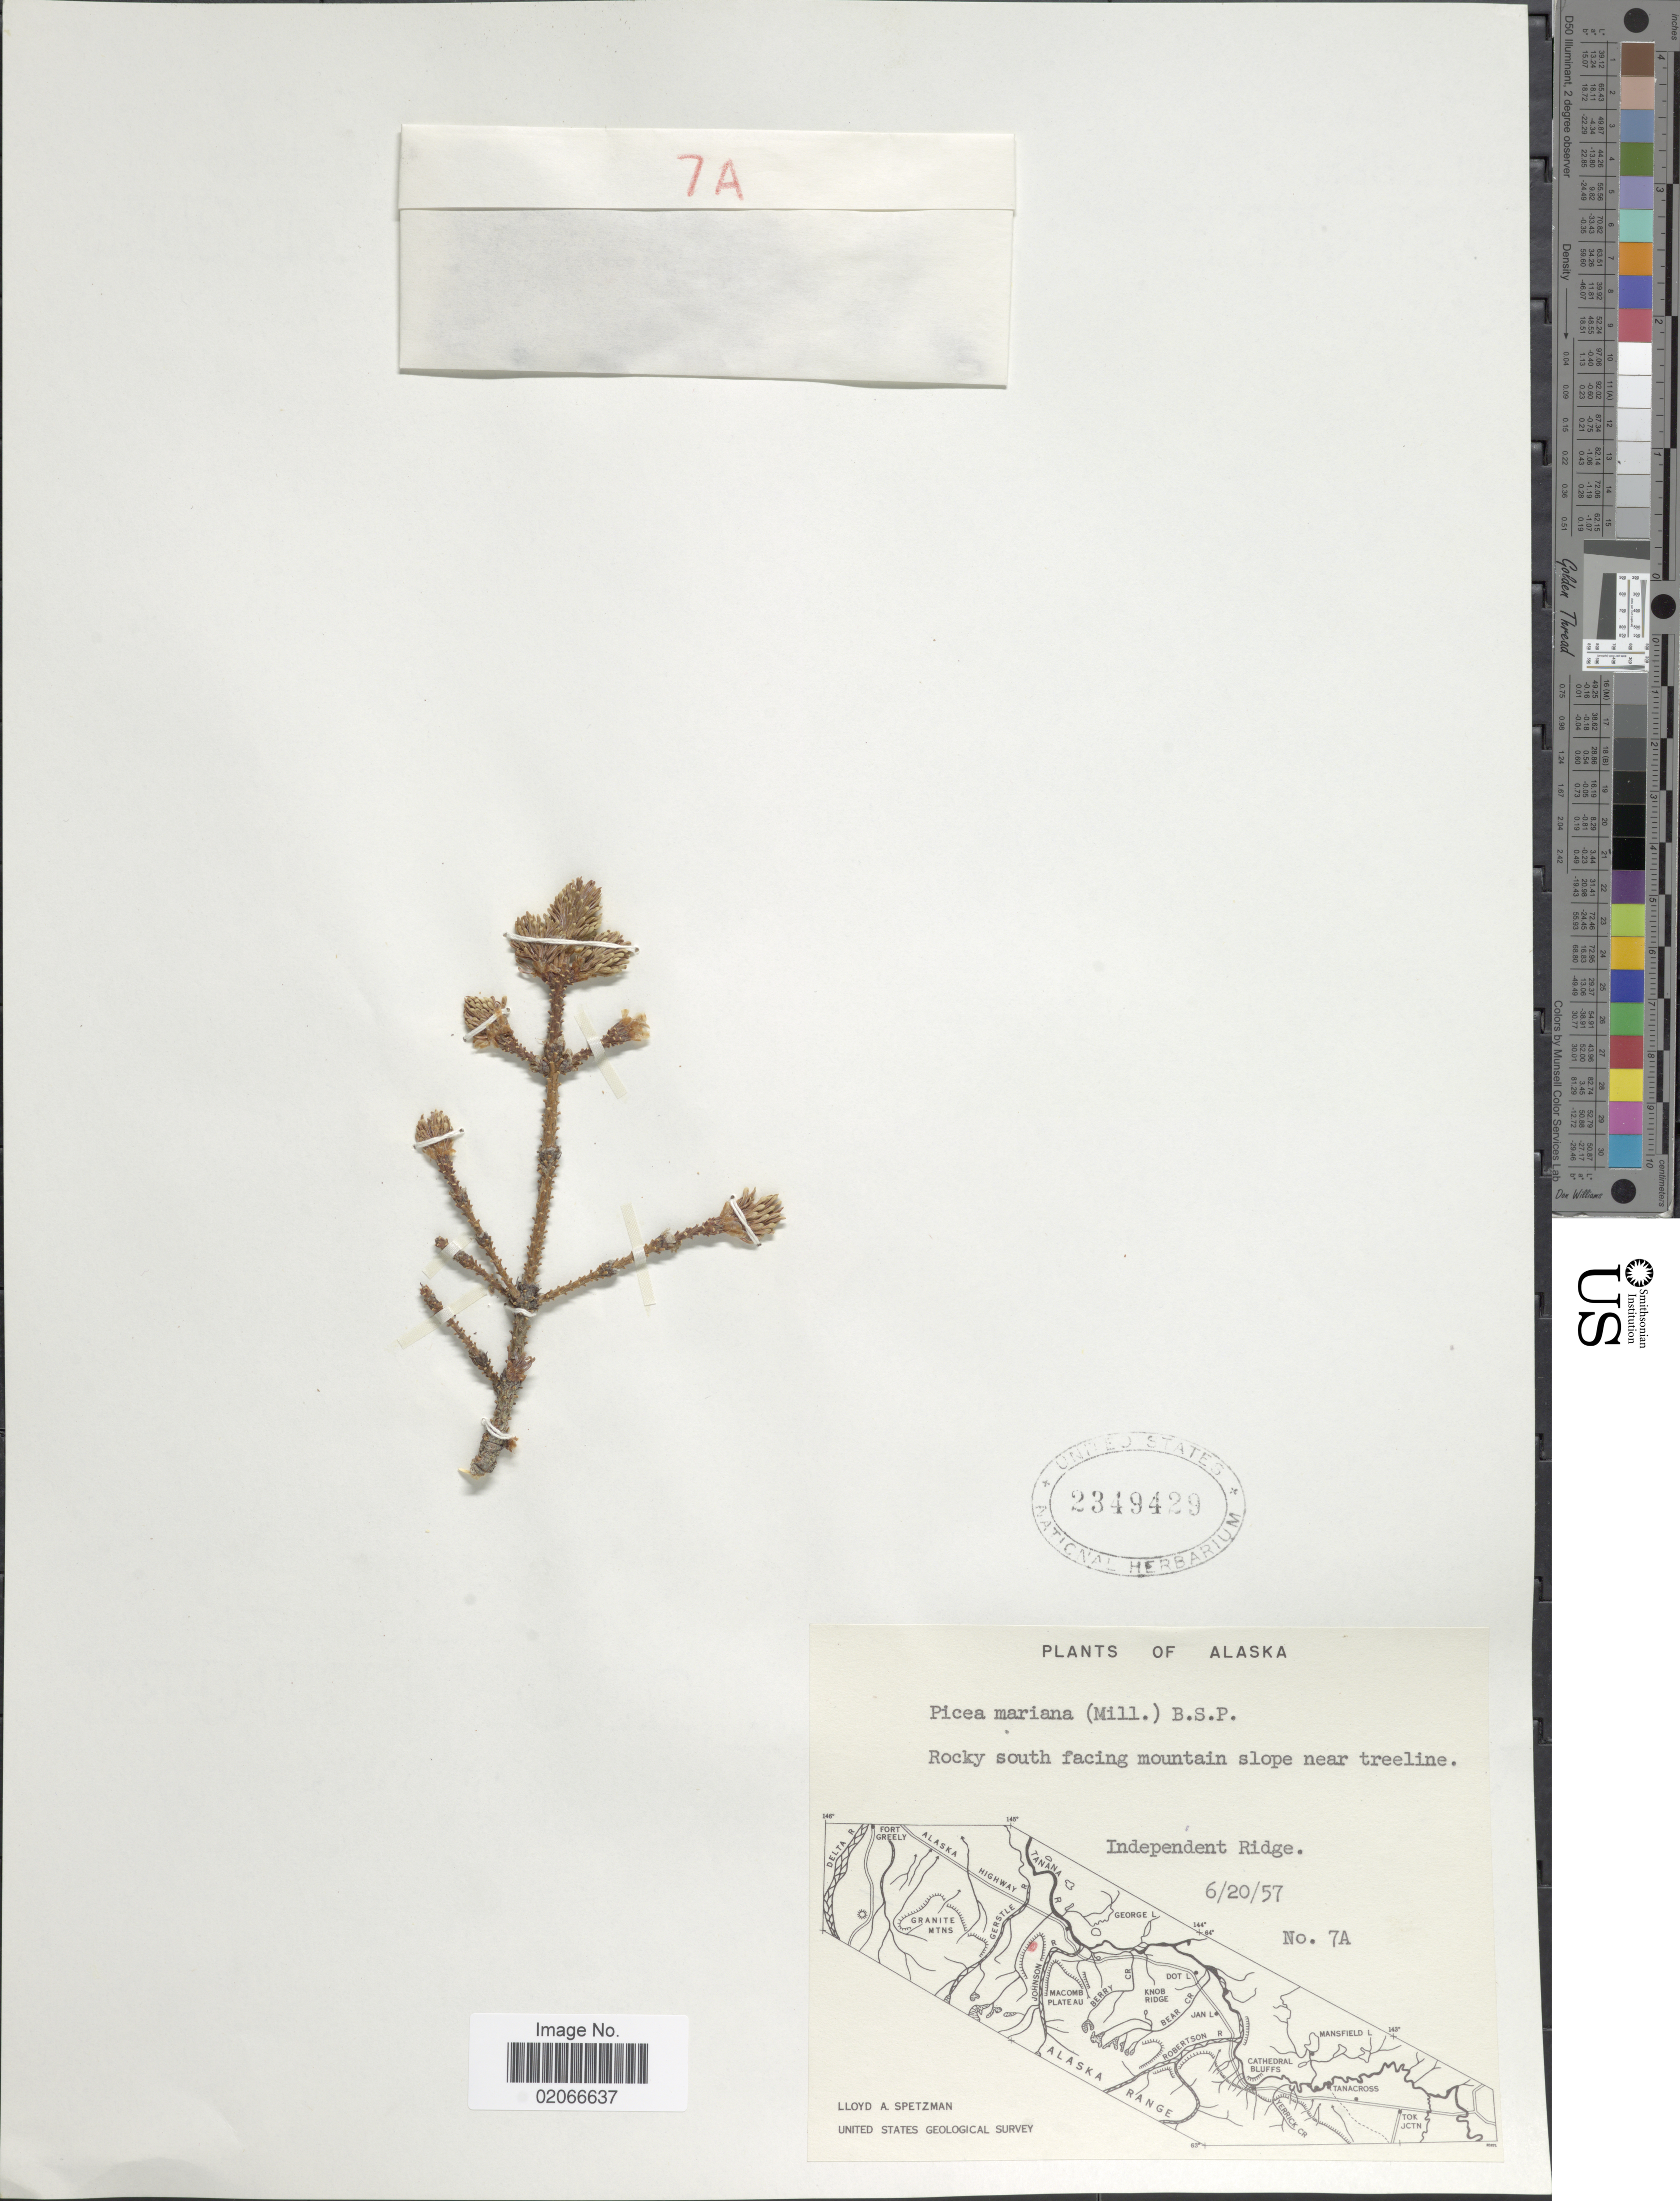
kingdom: Plantae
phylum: Tracheophyta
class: Pinopsida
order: Pinales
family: Pinaceae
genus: Picea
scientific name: Picea mariana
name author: (Mill.) Britton, Stearns & Poggenb.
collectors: L. Spetzman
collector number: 7A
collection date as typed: Transcribed d/m/y: 20/6/57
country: United States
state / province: Alaska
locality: Independent Ridge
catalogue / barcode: US 2349429